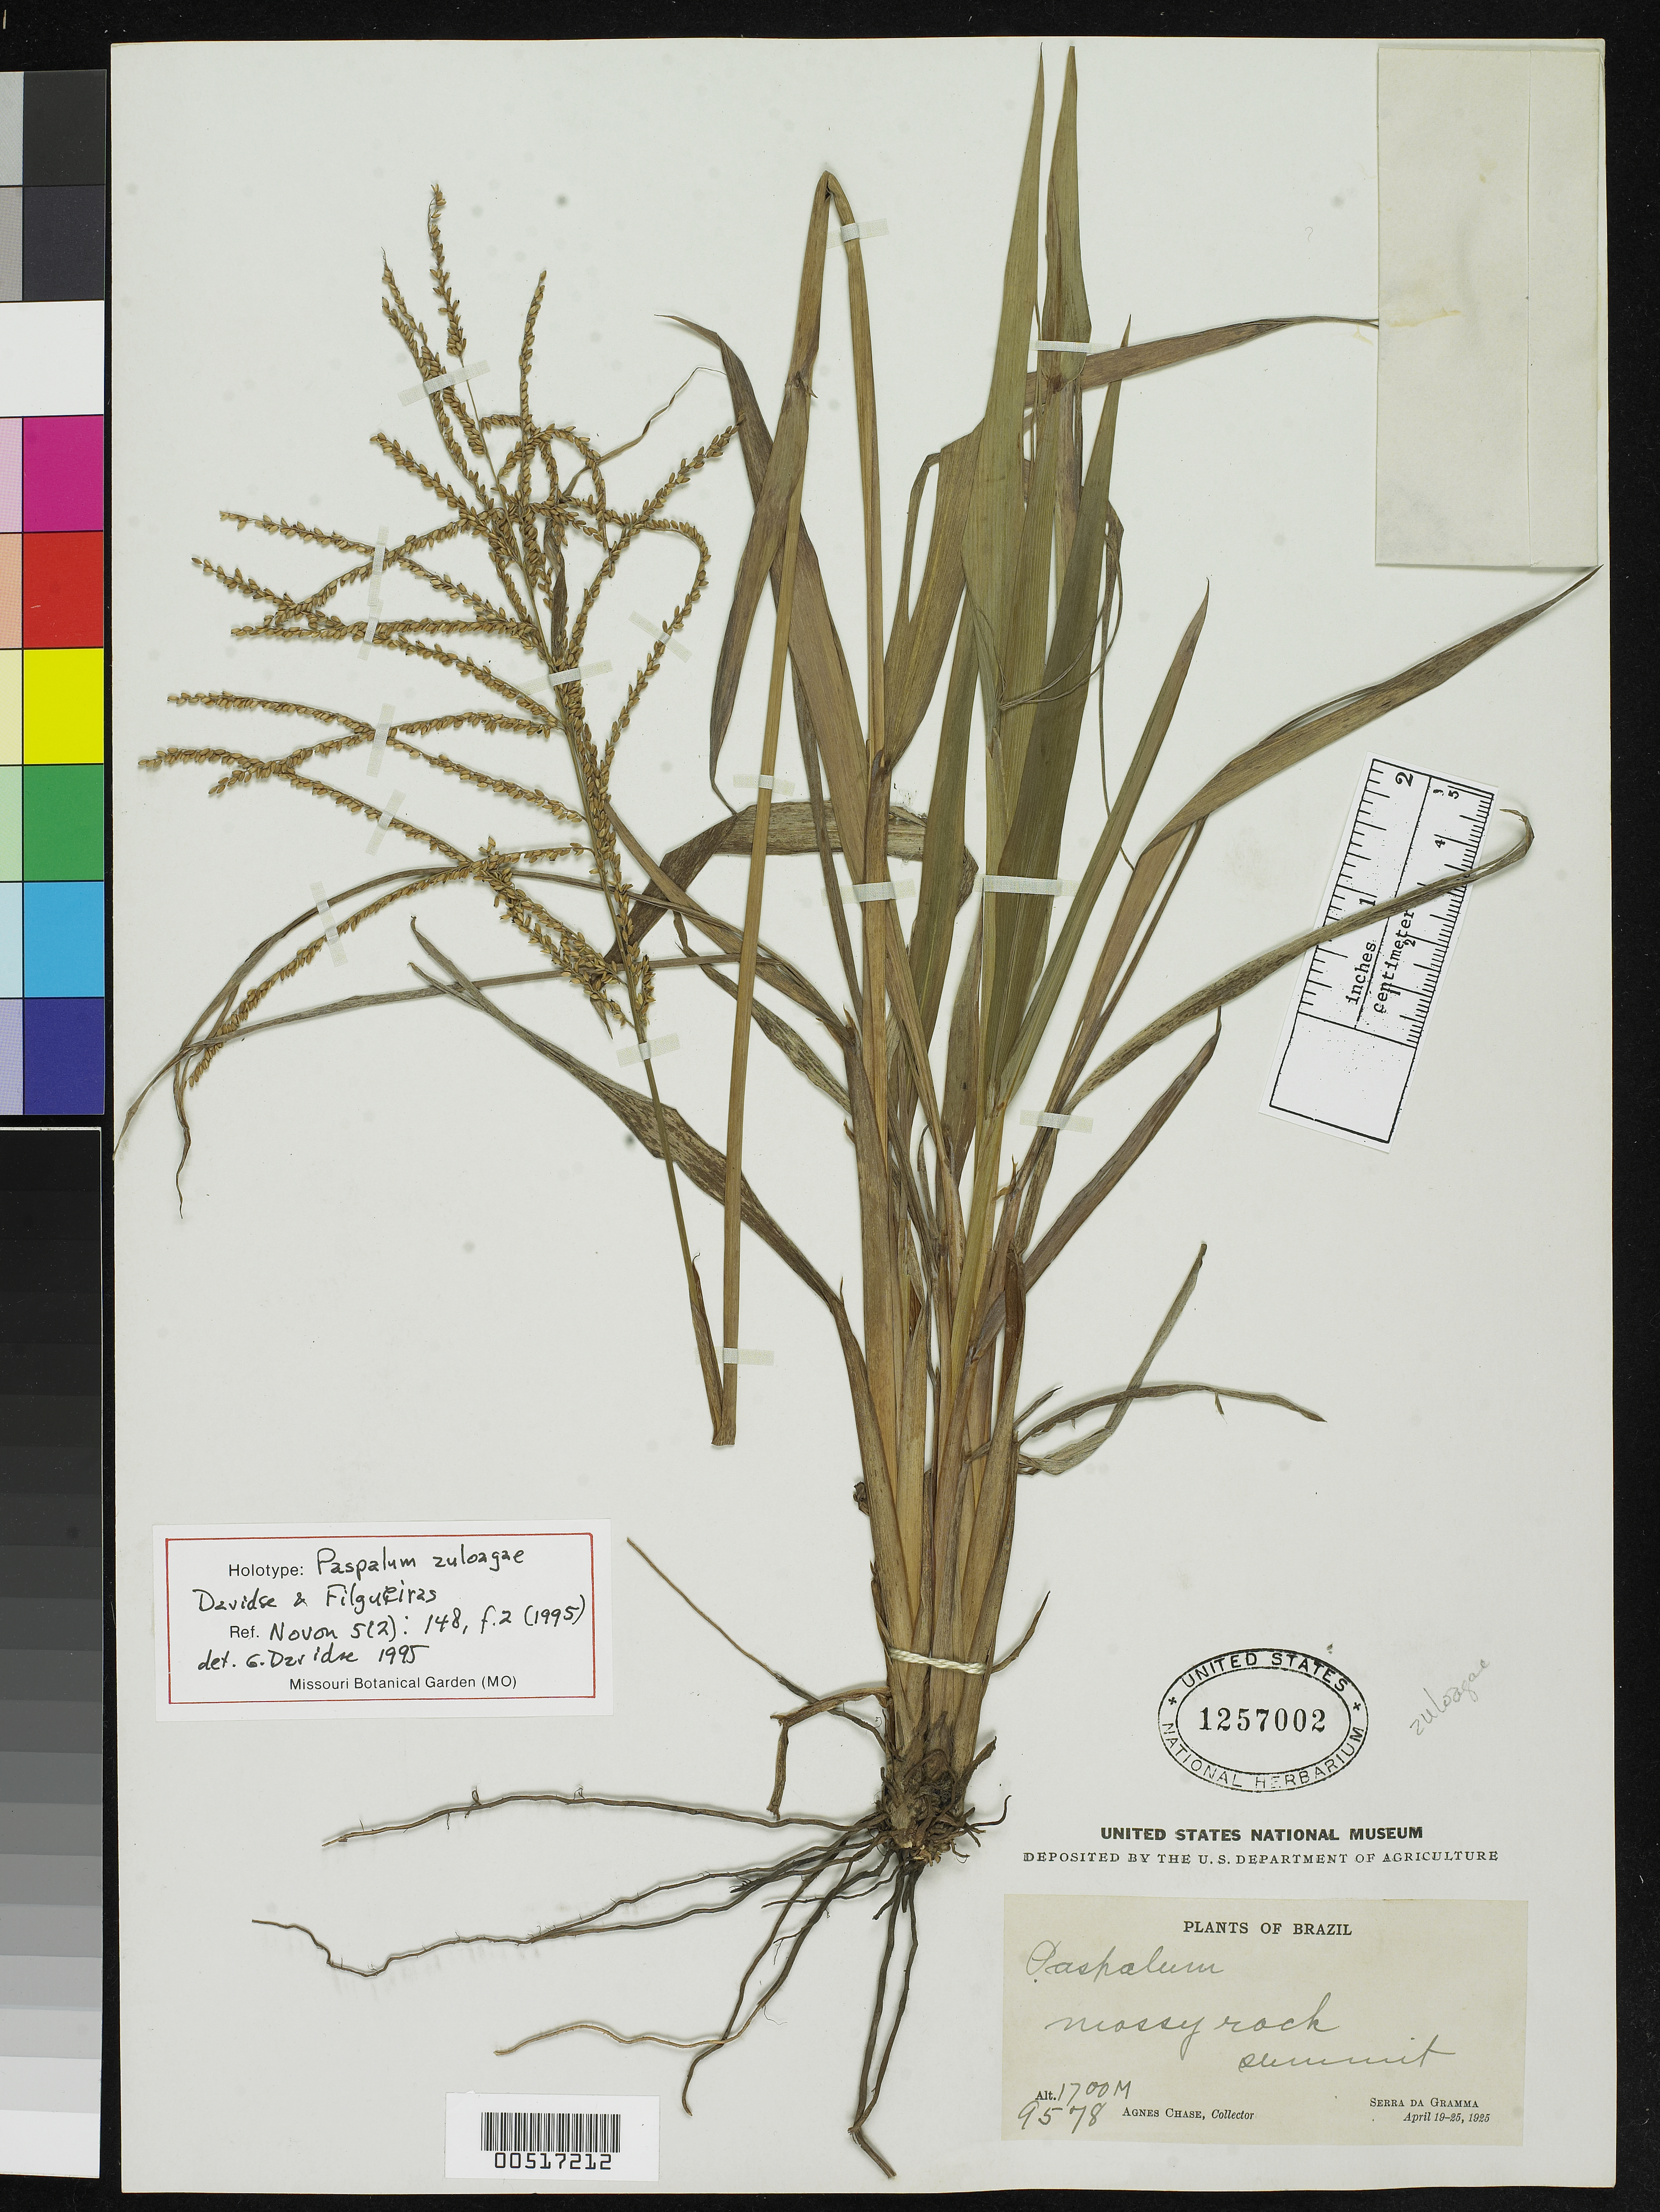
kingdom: Plantae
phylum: Tracheophyta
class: Liliopsida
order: Poales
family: Poaceae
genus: Paspalum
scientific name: Paspalum zuloagae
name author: Davidse & Filg.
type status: Holotype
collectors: A. Chase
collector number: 9578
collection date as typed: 19 Apr 1925 to 25 Apr 1925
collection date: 1925-04-19/1925-04-25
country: Brazil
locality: Serra da Gramma, summit, mossy rock.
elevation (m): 1700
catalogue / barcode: US 1257002